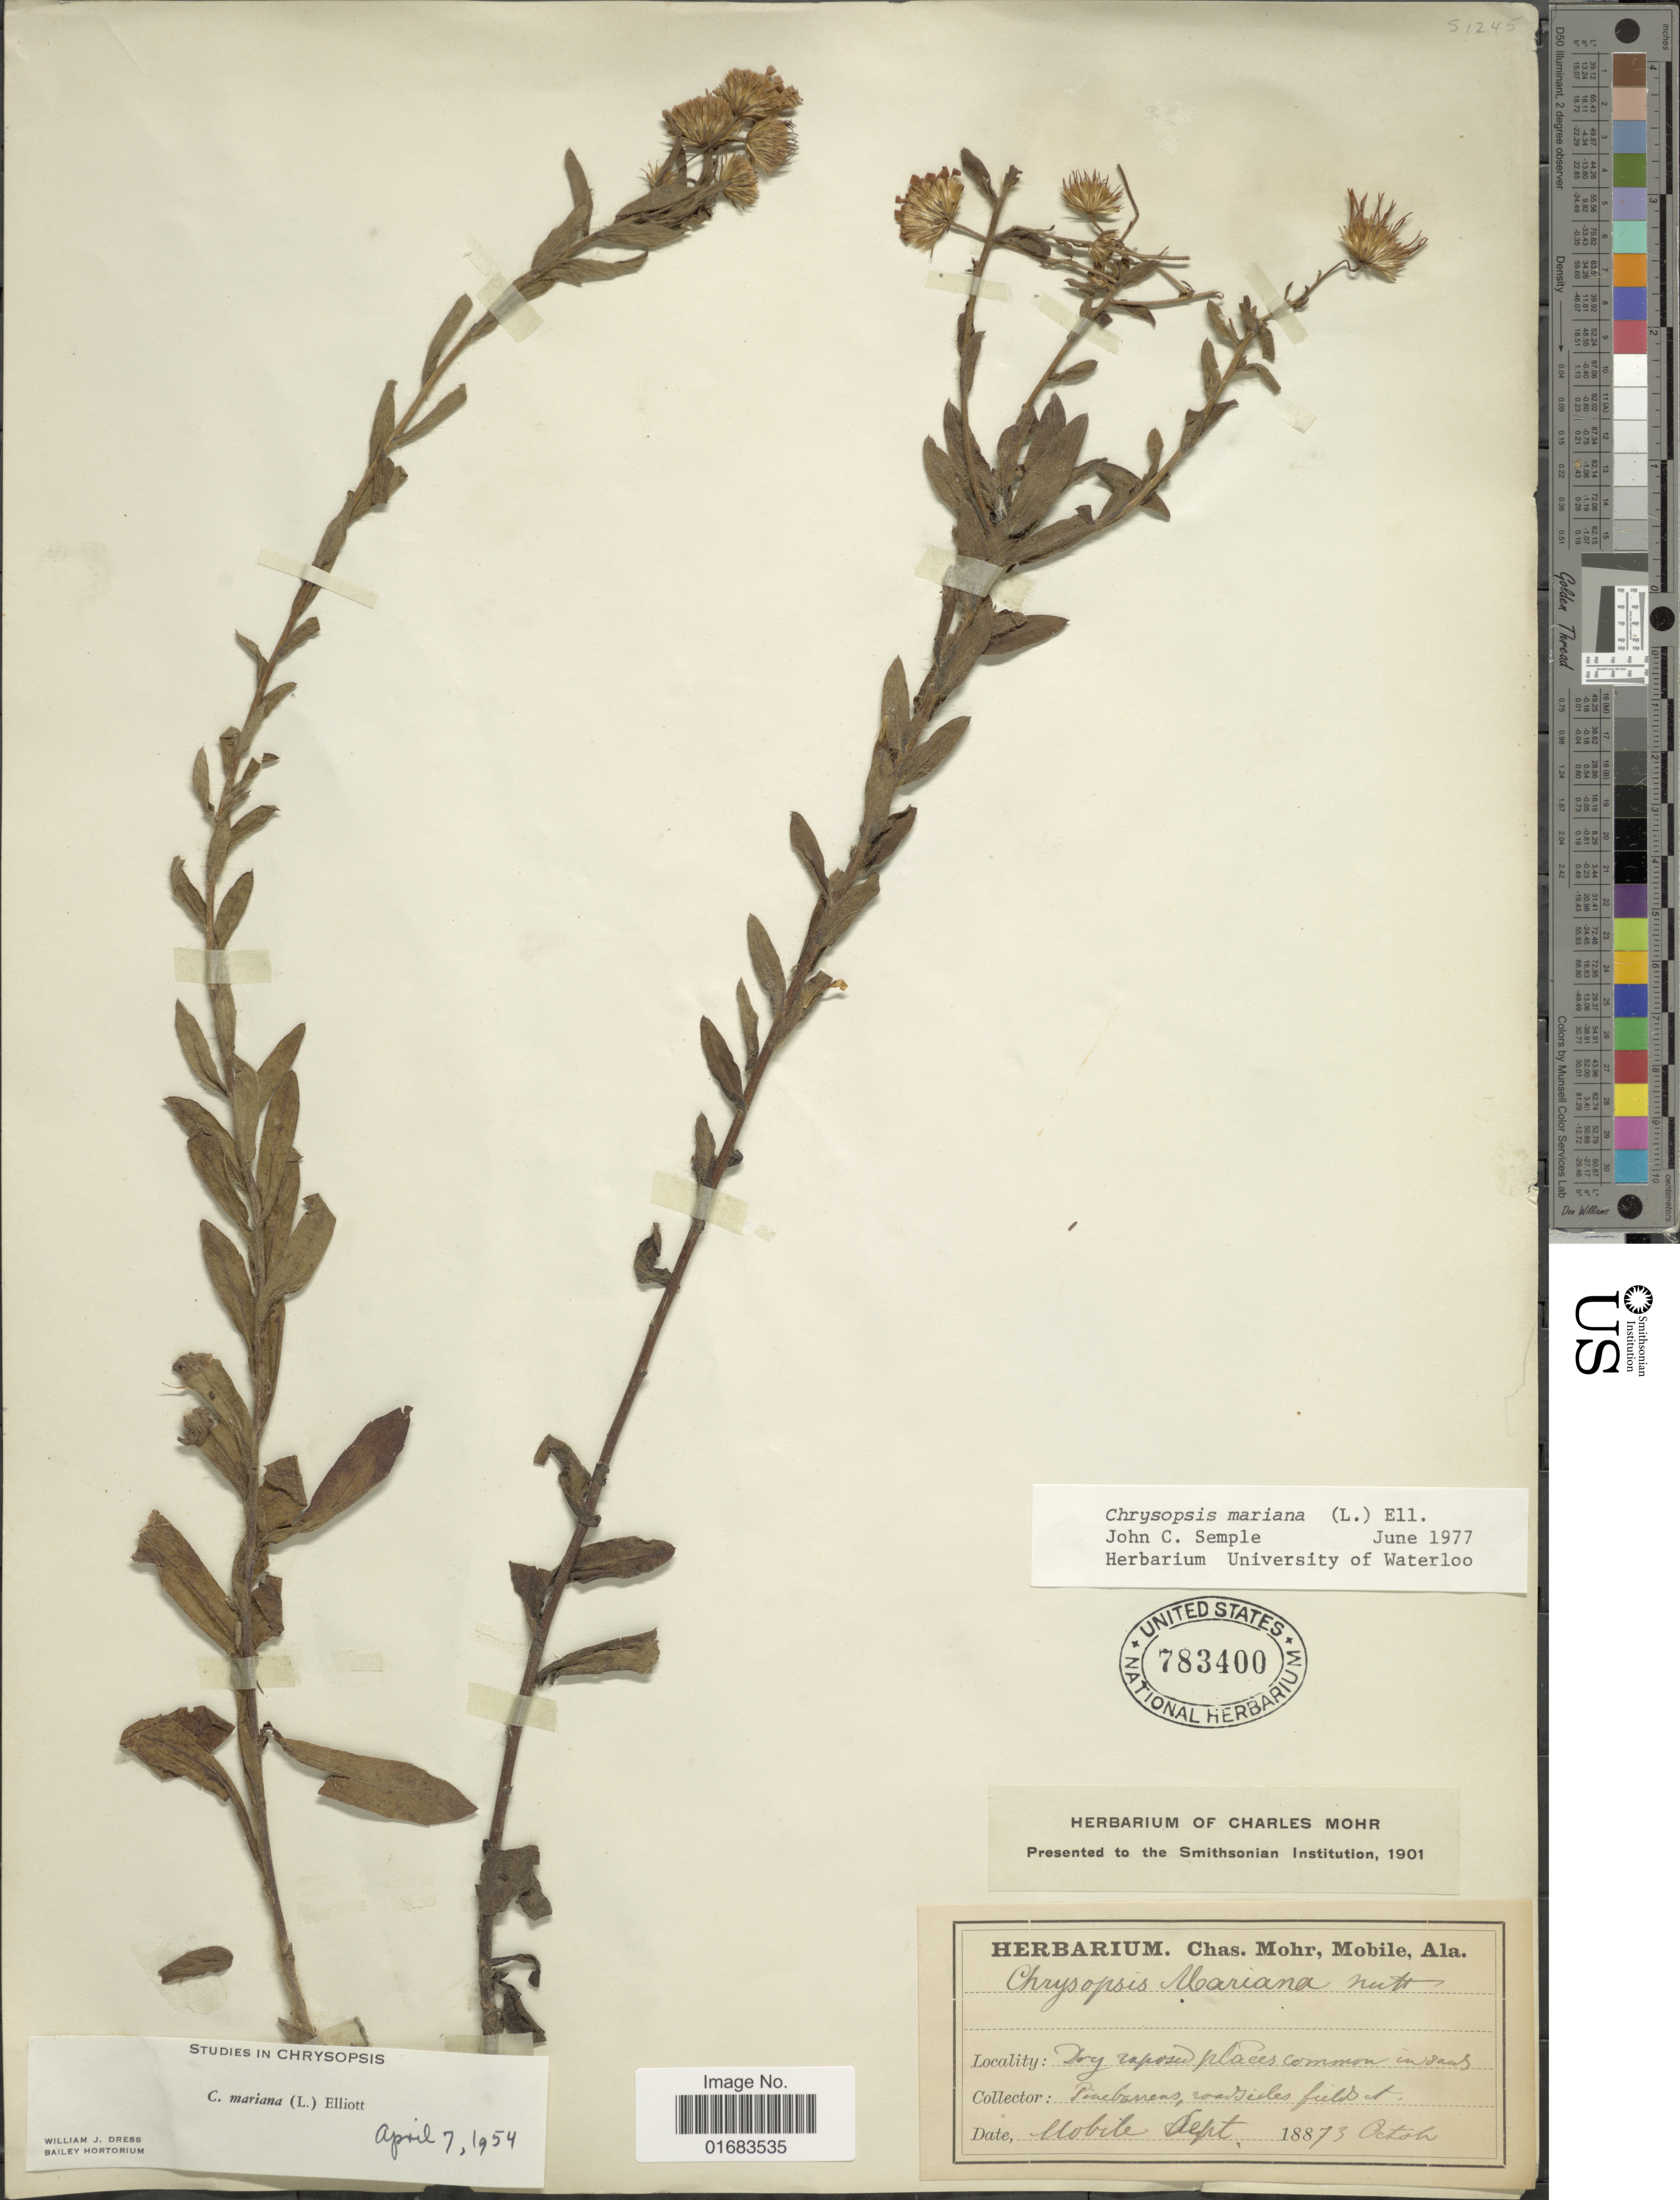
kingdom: Plantae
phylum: Tracheophyta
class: Magnoliopsida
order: Asterales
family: Asteraceae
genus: Chrysopsis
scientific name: Chrysopsis mariana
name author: (L.) Elliott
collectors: Mohr, C. T. (herbarium)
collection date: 1873-09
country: United States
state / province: Alabama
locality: Pine barrens, roadsides fields, mobile.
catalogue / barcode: US 783400